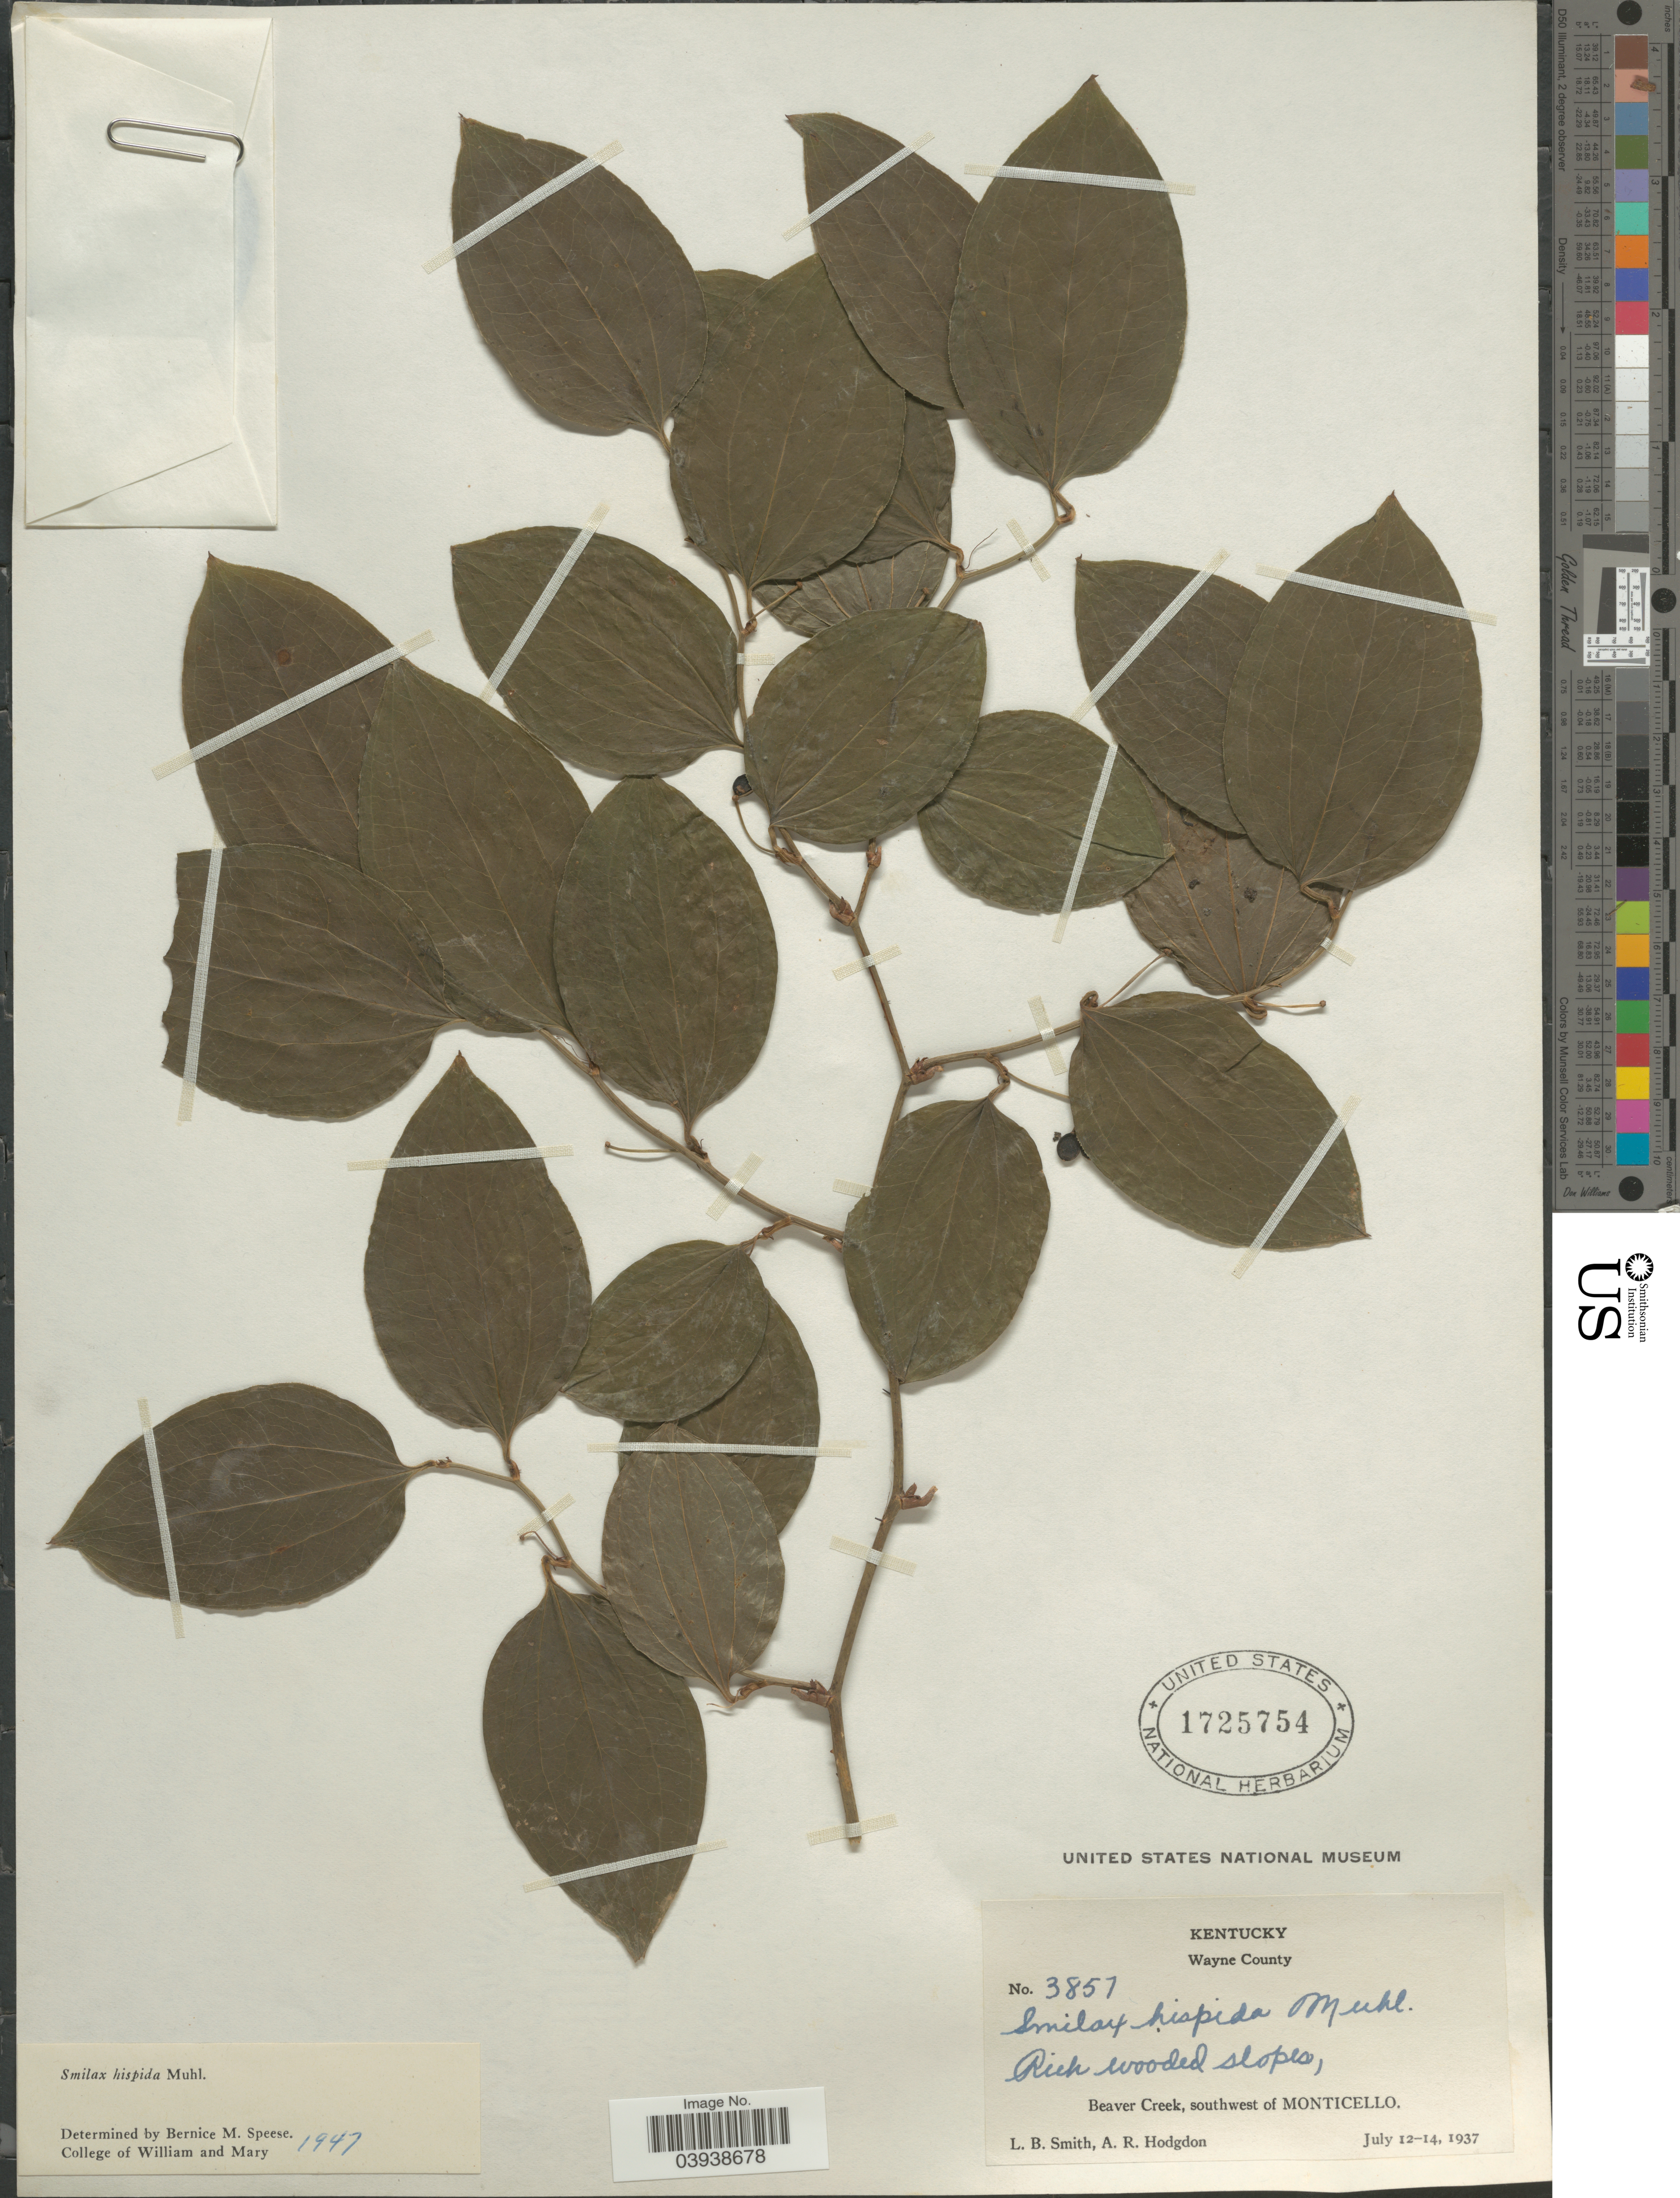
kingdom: Plantae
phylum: Tracheophyta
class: Liliopsida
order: Liliales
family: Smilacaceae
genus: Smilax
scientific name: Smilax hispida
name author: Raf.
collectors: L. Smith & A. R. Hodgdon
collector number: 3857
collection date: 1937-07-12/1937-07-14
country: United States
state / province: Kentucky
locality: Wayne County. Beaver Creek, southwest of Monticello.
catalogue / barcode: US 1725754